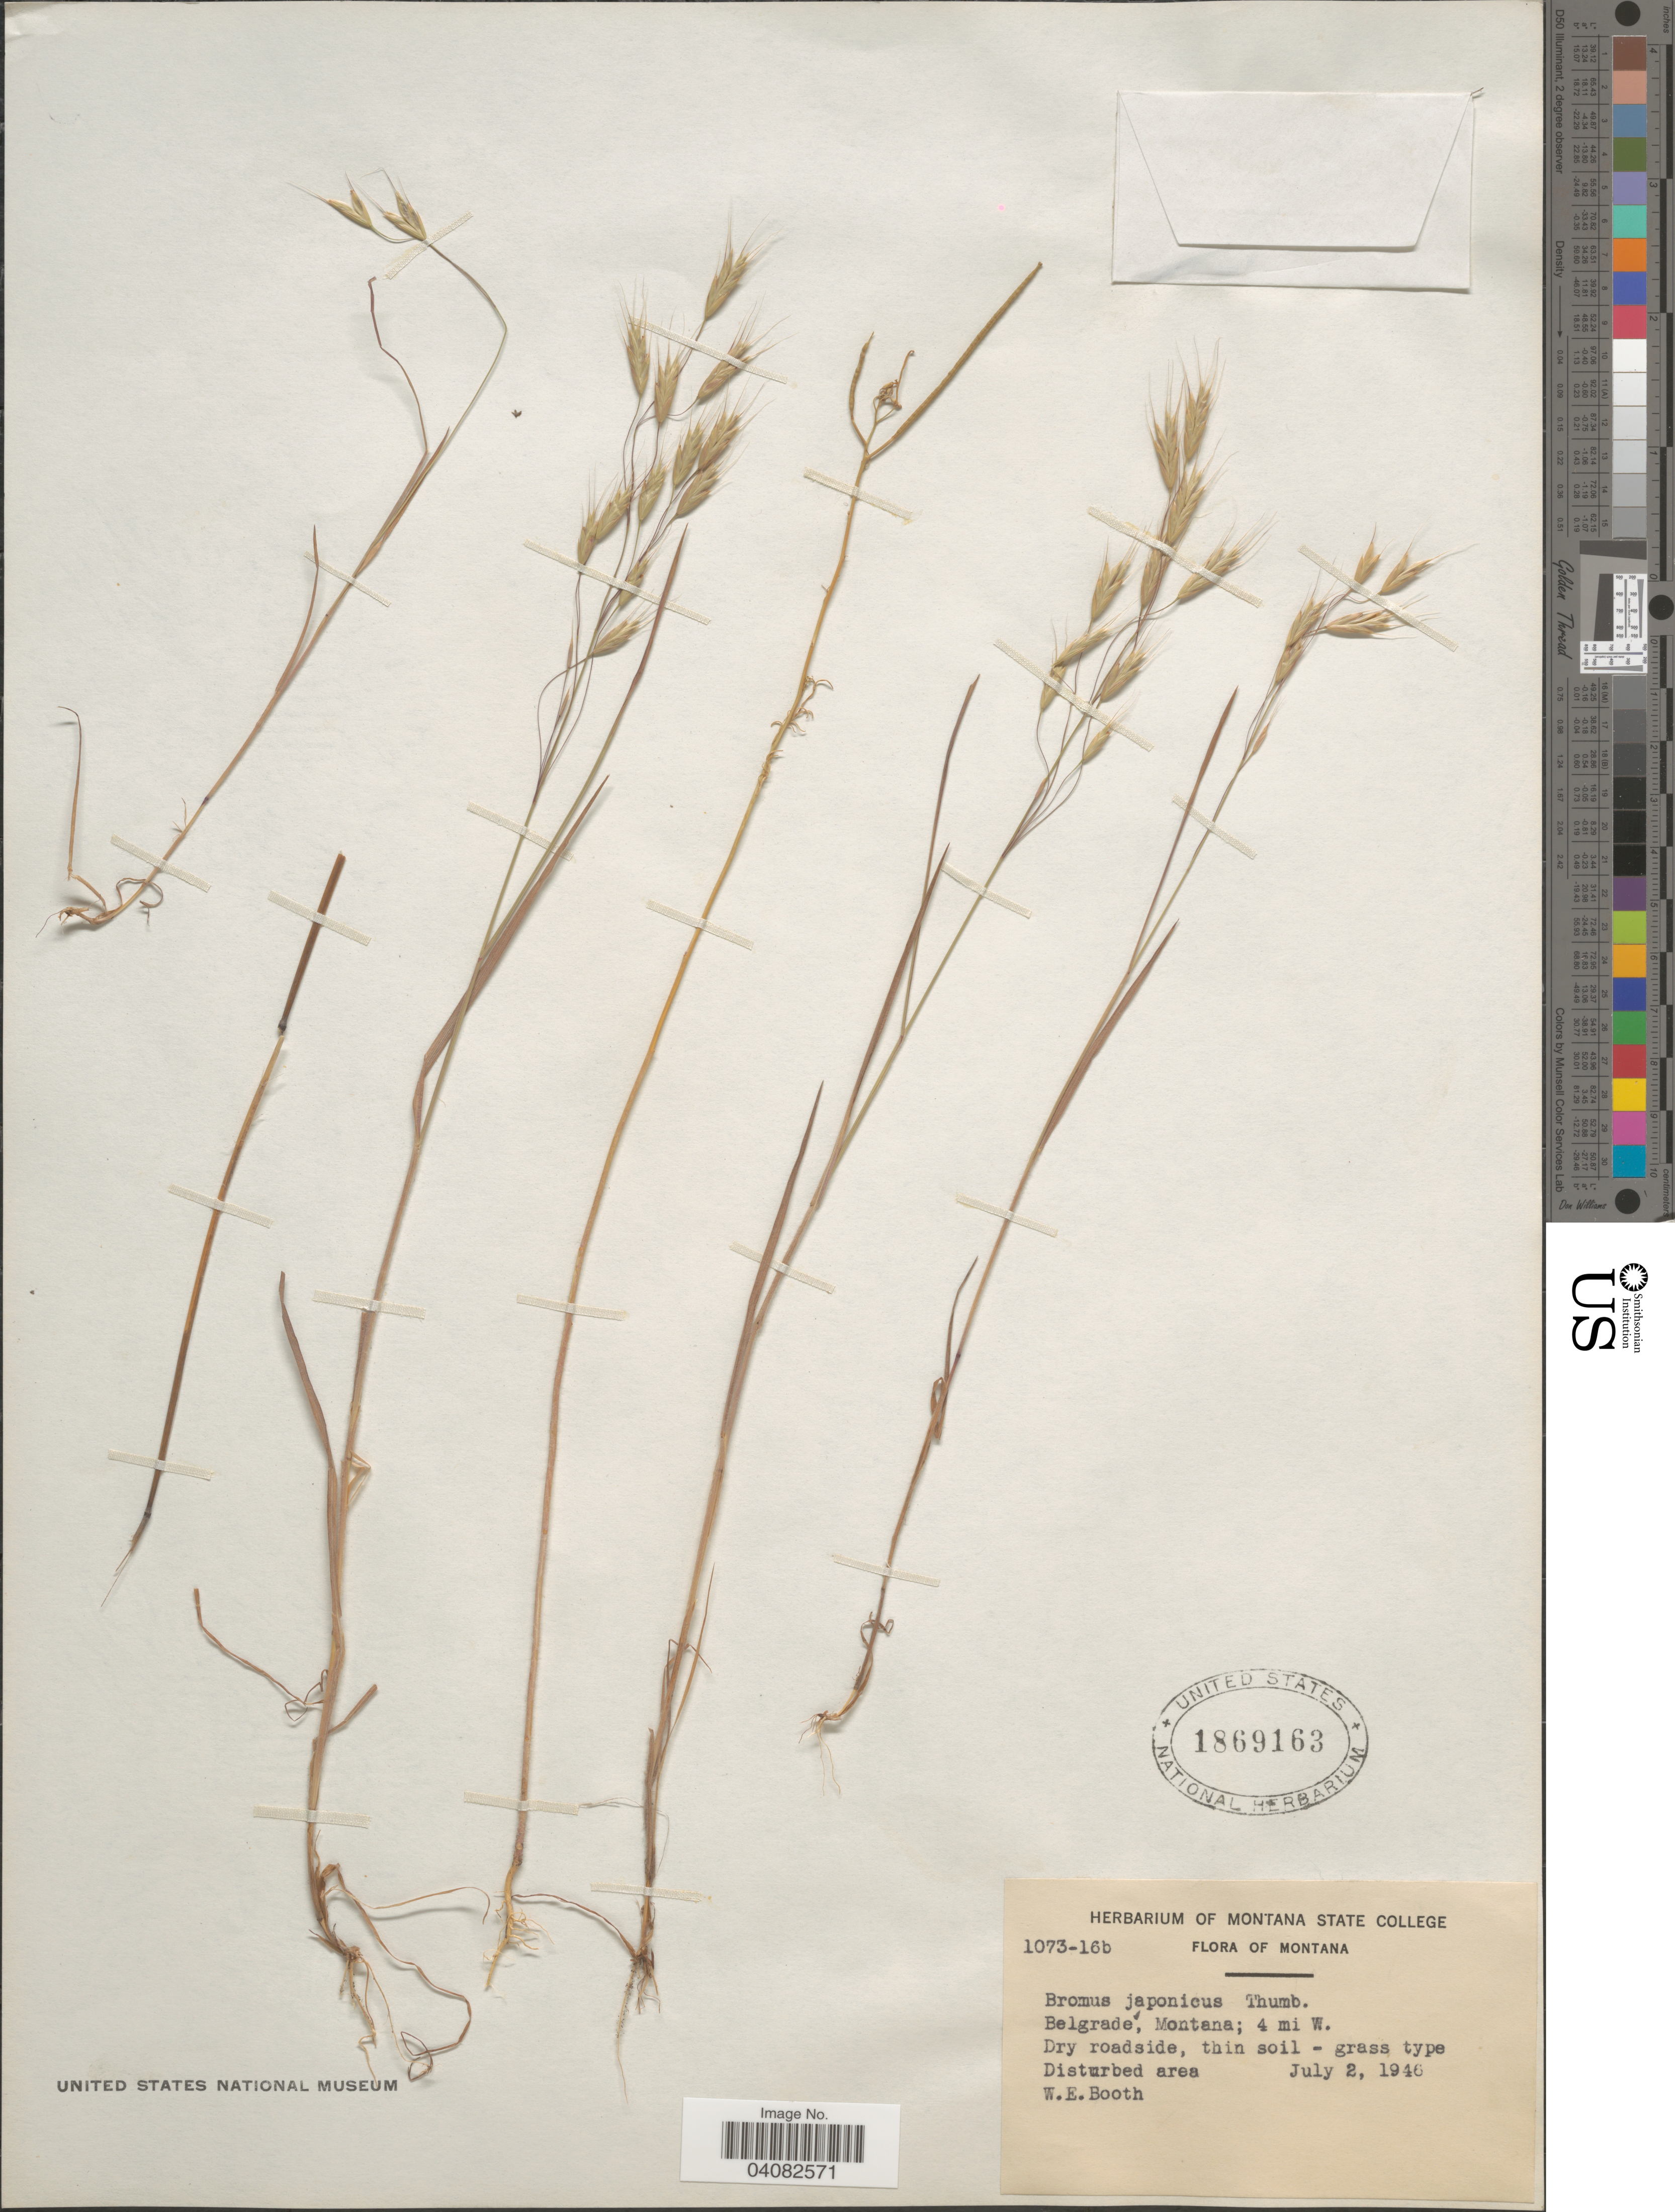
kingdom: Plantae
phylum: Tracheophyta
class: Liliopsida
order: Poales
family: Poaceae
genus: Bromus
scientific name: Bromus japonicus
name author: Houtt.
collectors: W. Booth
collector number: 1073-16b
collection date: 1946-07-02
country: United States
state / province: Montana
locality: Belgrade; 4 mi W.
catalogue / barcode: US 1869163